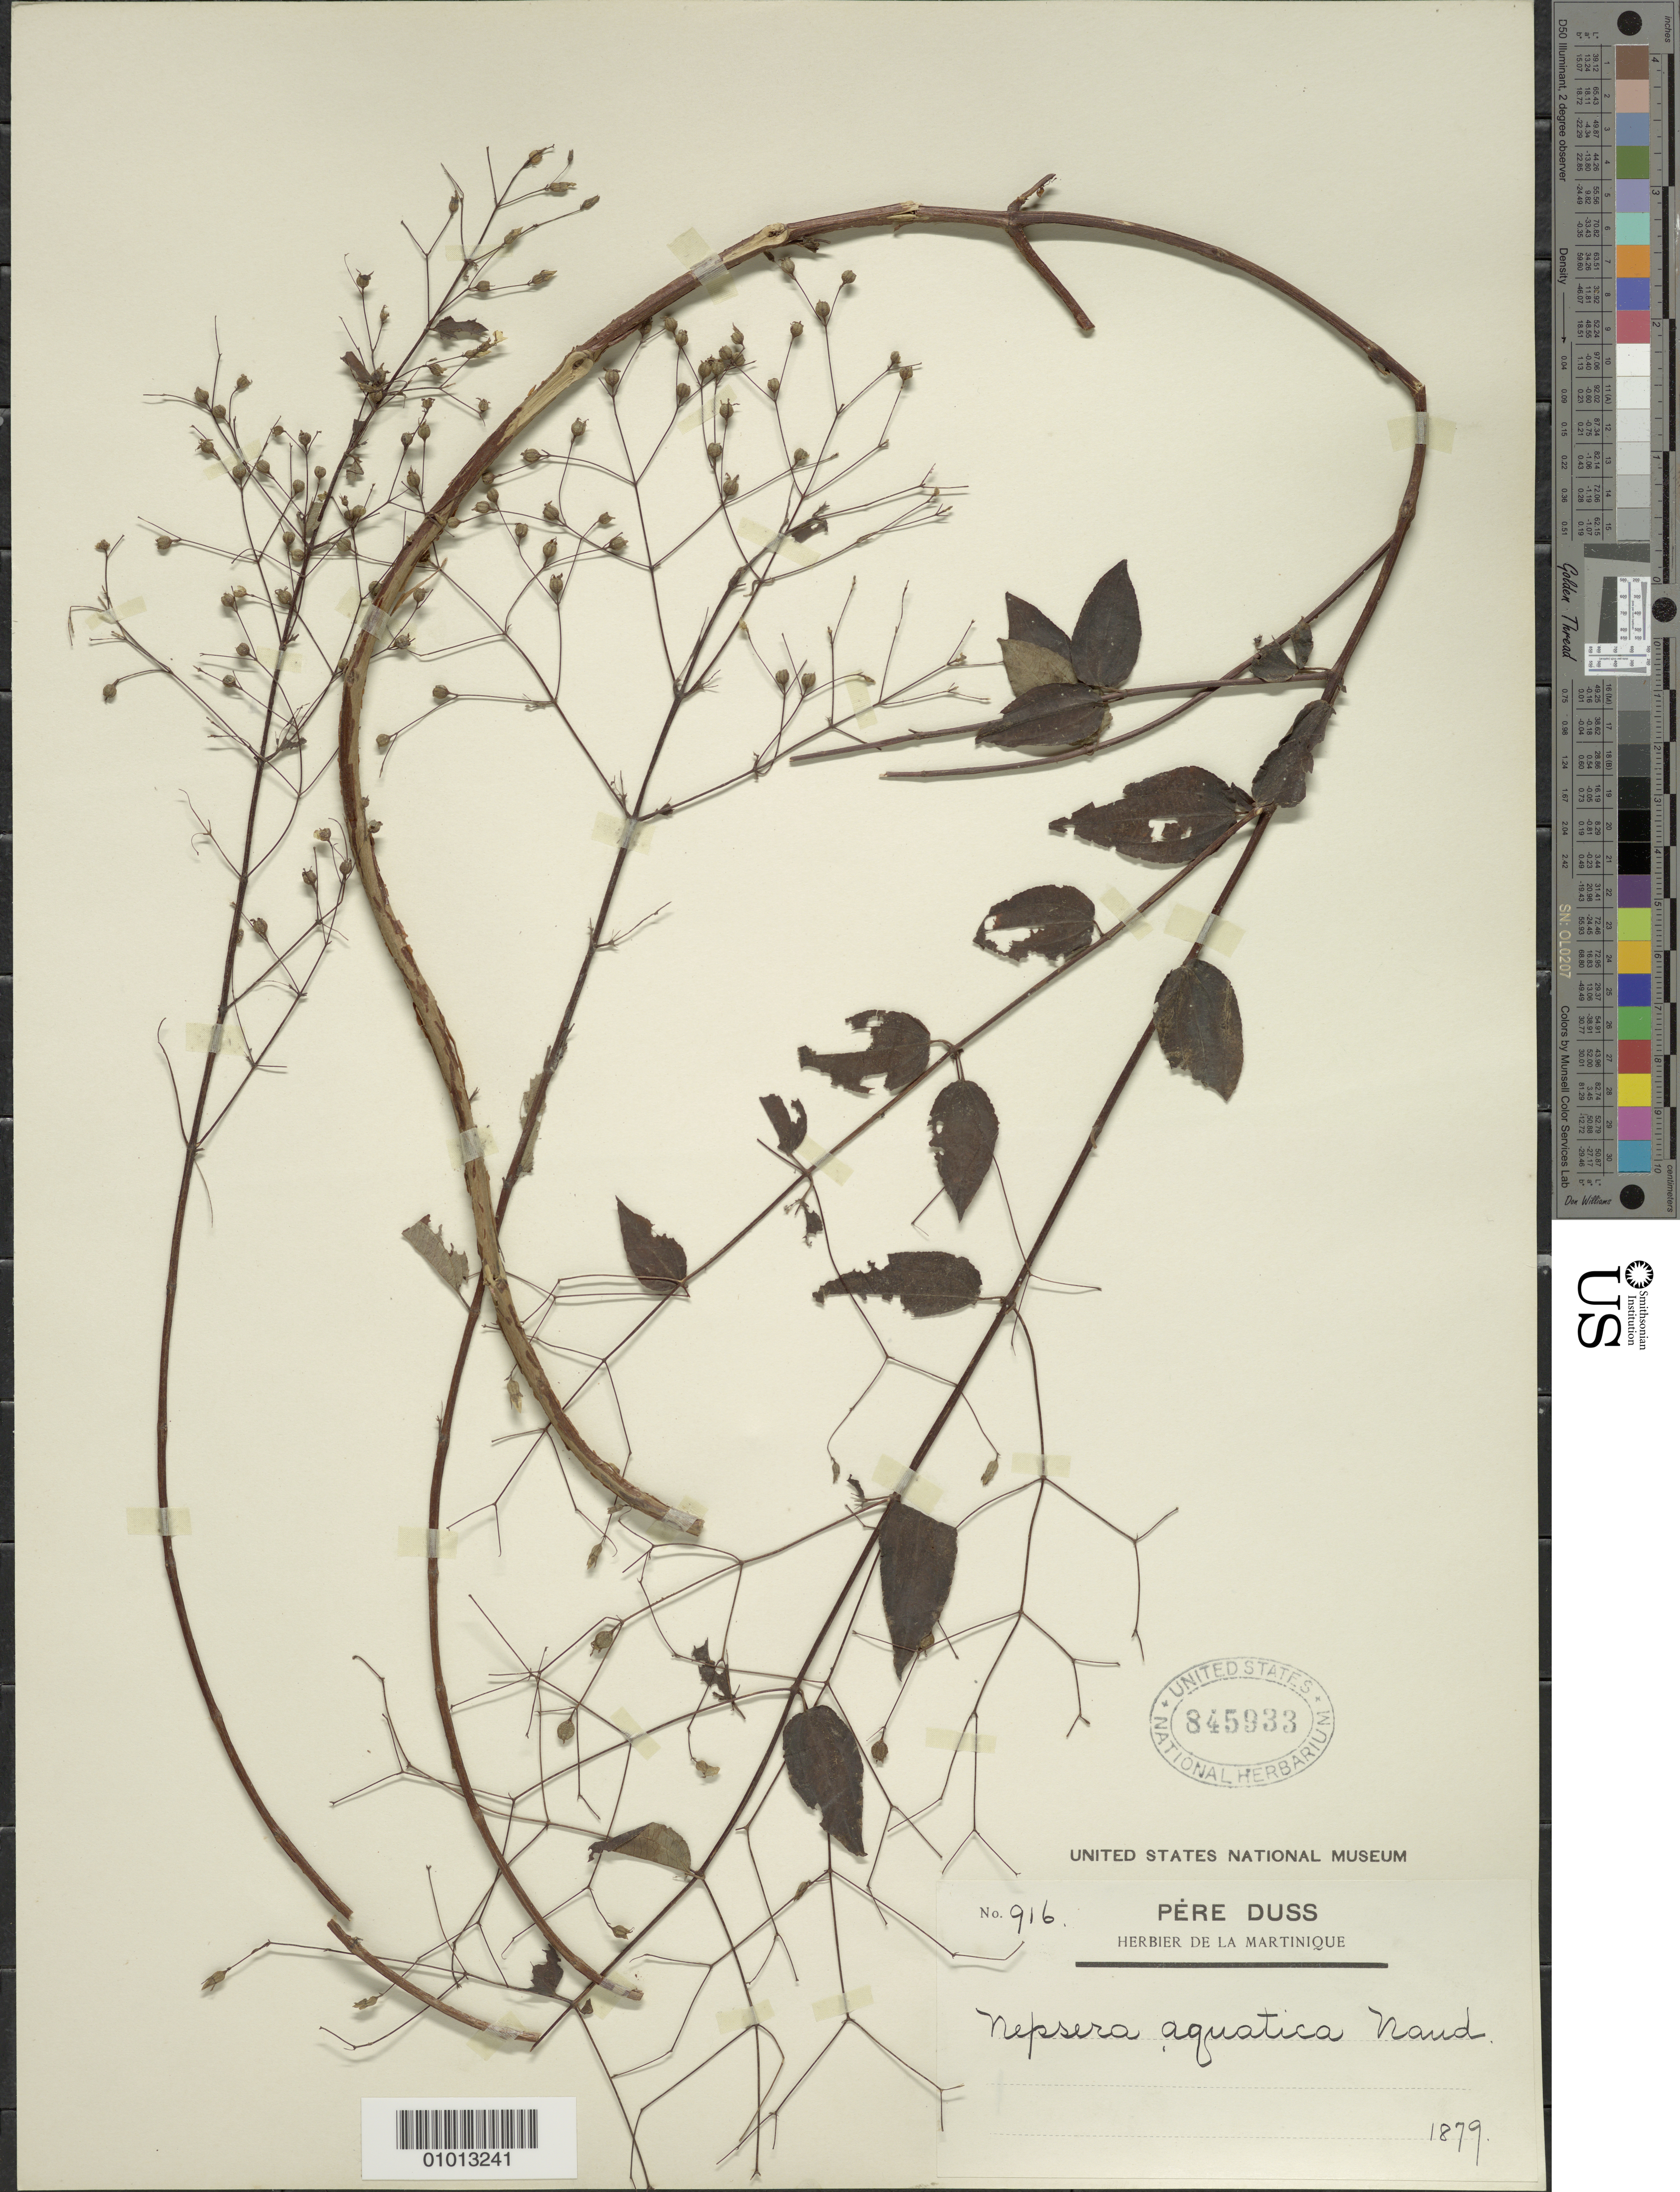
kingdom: Plantae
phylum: Tracheophyta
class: Magnoliopsida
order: Myrtales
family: Melastomataceae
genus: Nepsera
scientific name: Nepsera aquatica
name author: (Aubl.) Naudin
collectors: Père Duss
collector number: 916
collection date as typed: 1879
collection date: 1879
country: Martinique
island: Martinique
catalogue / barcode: US 845933